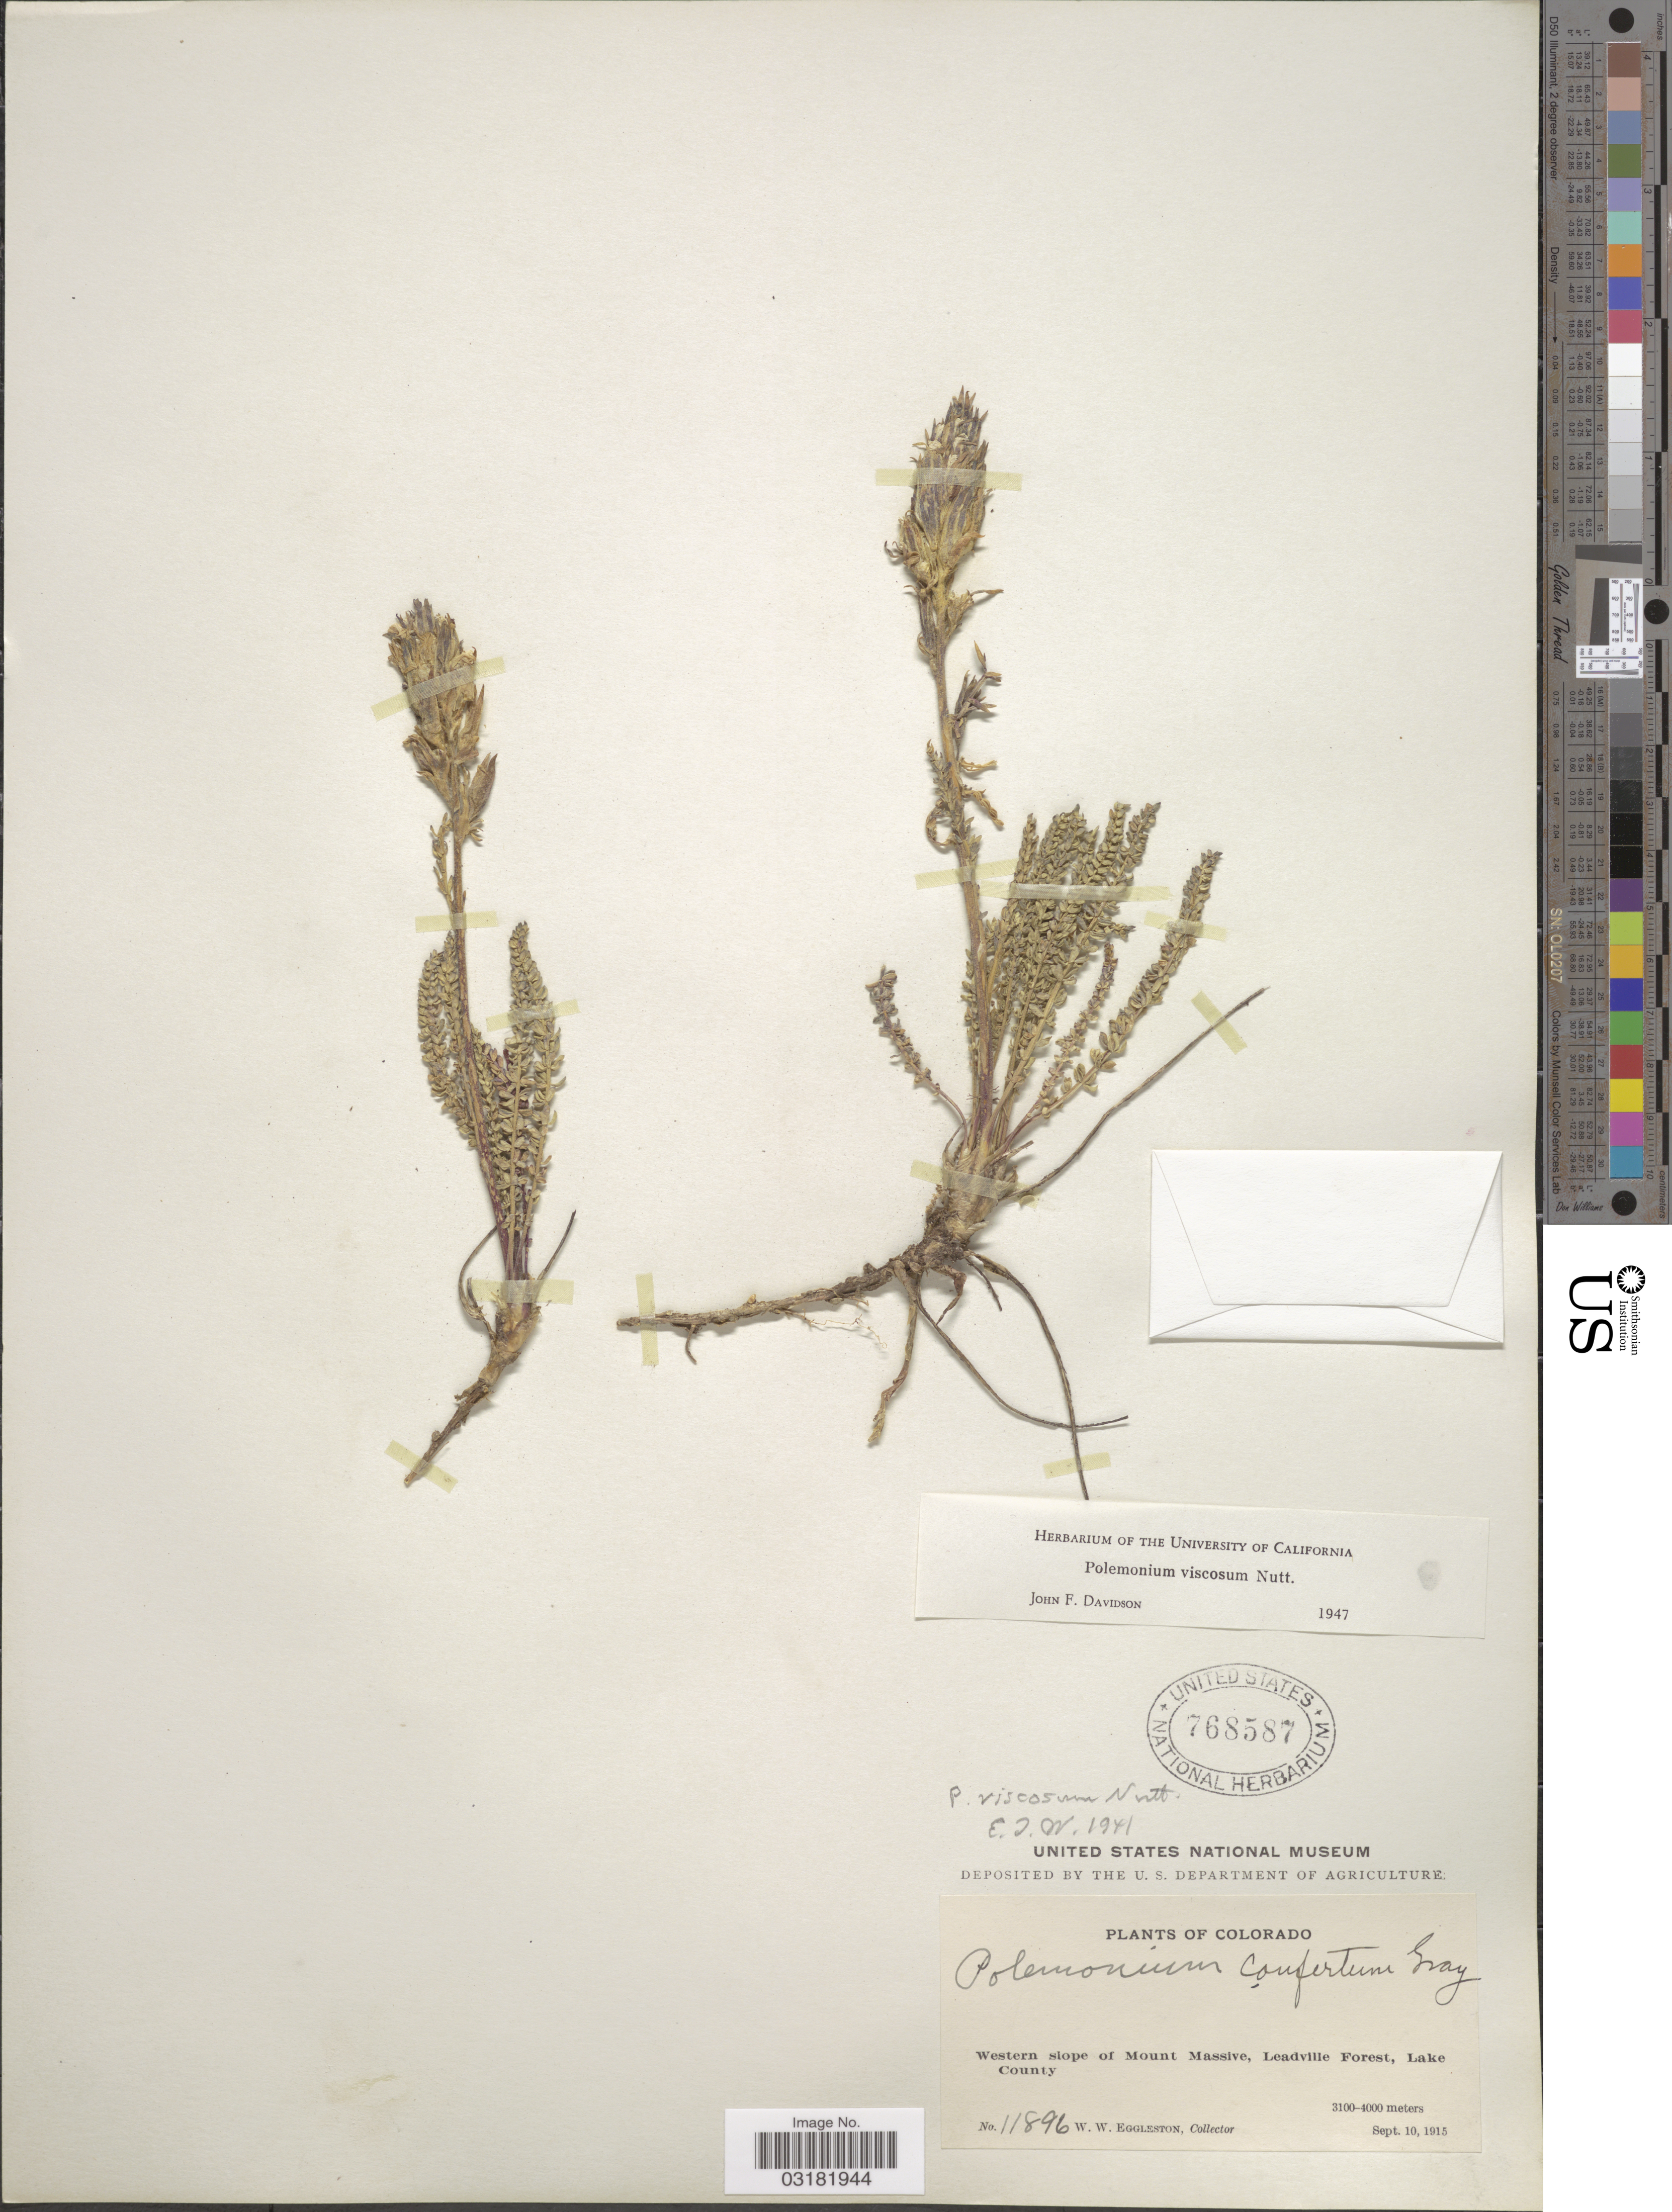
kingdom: Plantae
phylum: Tracheophyta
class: Magnoliopsida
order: Ericales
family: Polemoniaceae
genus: Polemonium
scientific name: Polemonium viscosum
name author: Nutt.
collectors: W. W. Eggleston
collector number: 11896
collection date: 1915-09-10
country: United States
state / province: Colorado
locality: Western slope of Mount Massive, Leadville Forest, Lake County.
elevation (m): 3100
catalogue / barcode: US 768587